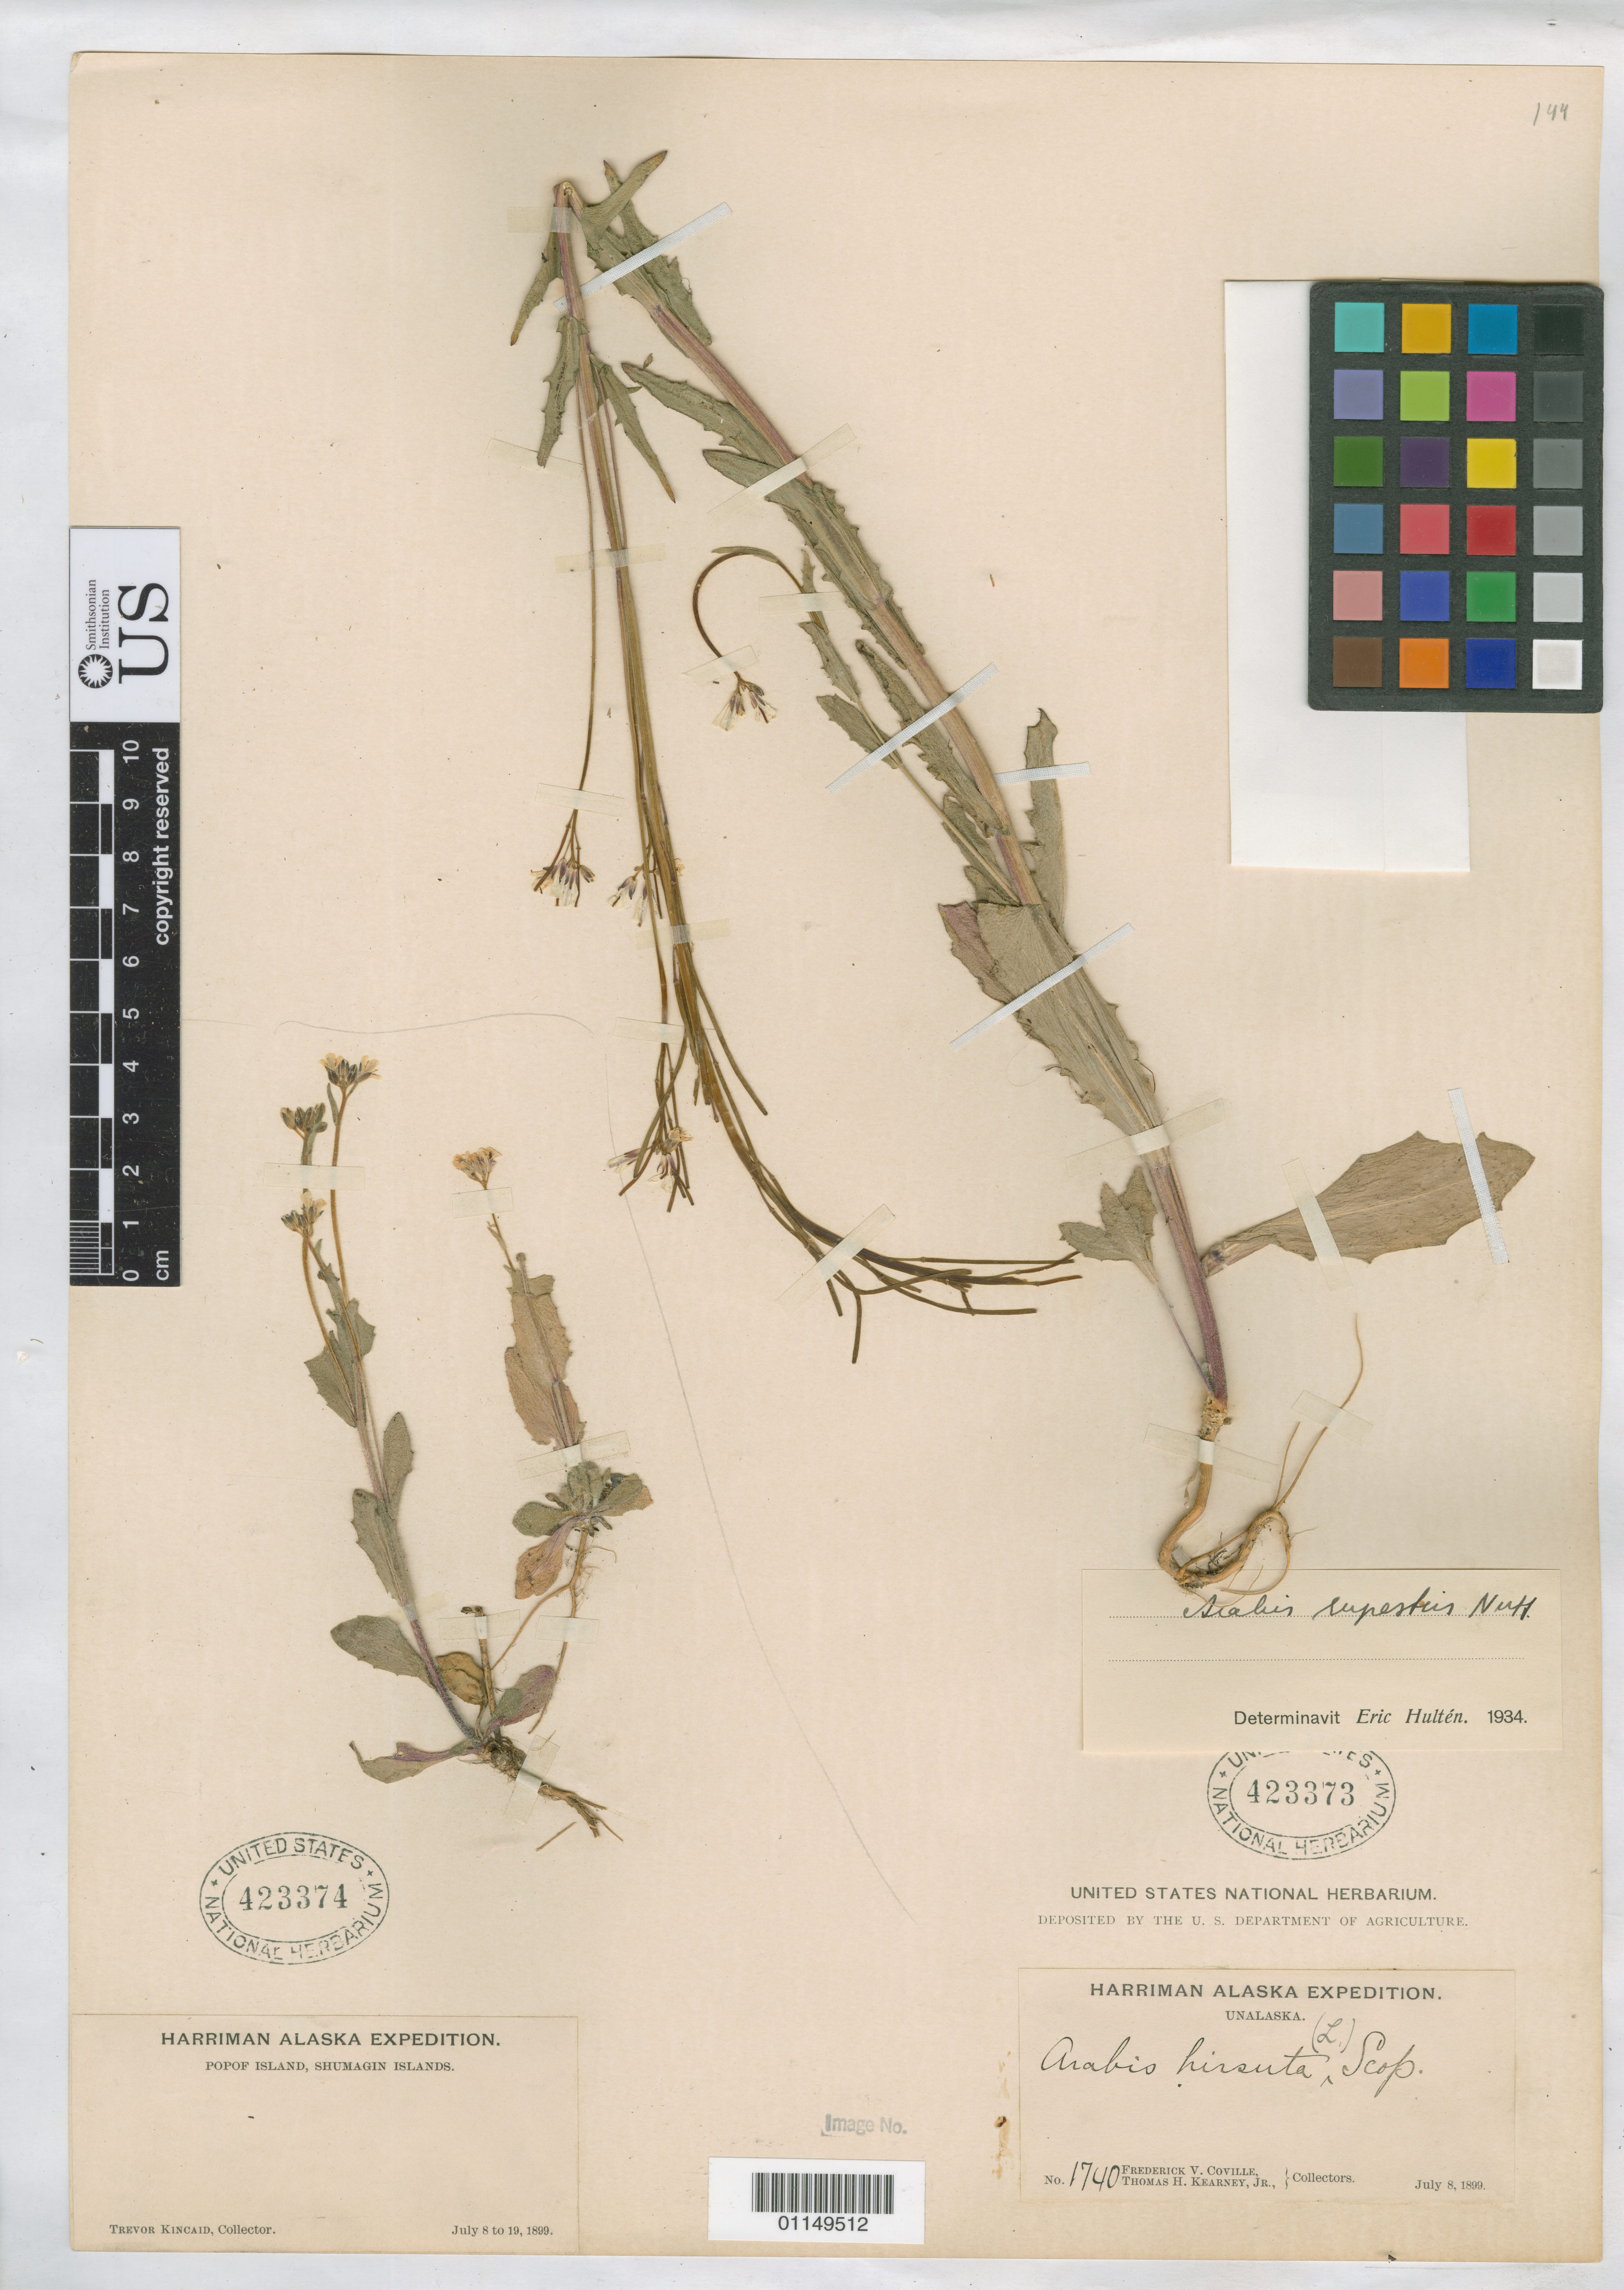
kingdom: Plantae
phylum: Tracheophyta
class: Magnoliopsida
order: Brassicales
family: Brassicaceae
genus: Arabis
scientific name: Arabis hirsuta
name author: (L.) Scop.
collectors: F. V. Coville & T. H. Kearney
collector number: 1740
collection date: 1899-07-08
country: United States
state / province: Alaska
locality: Unalaska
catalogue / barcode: US 423373